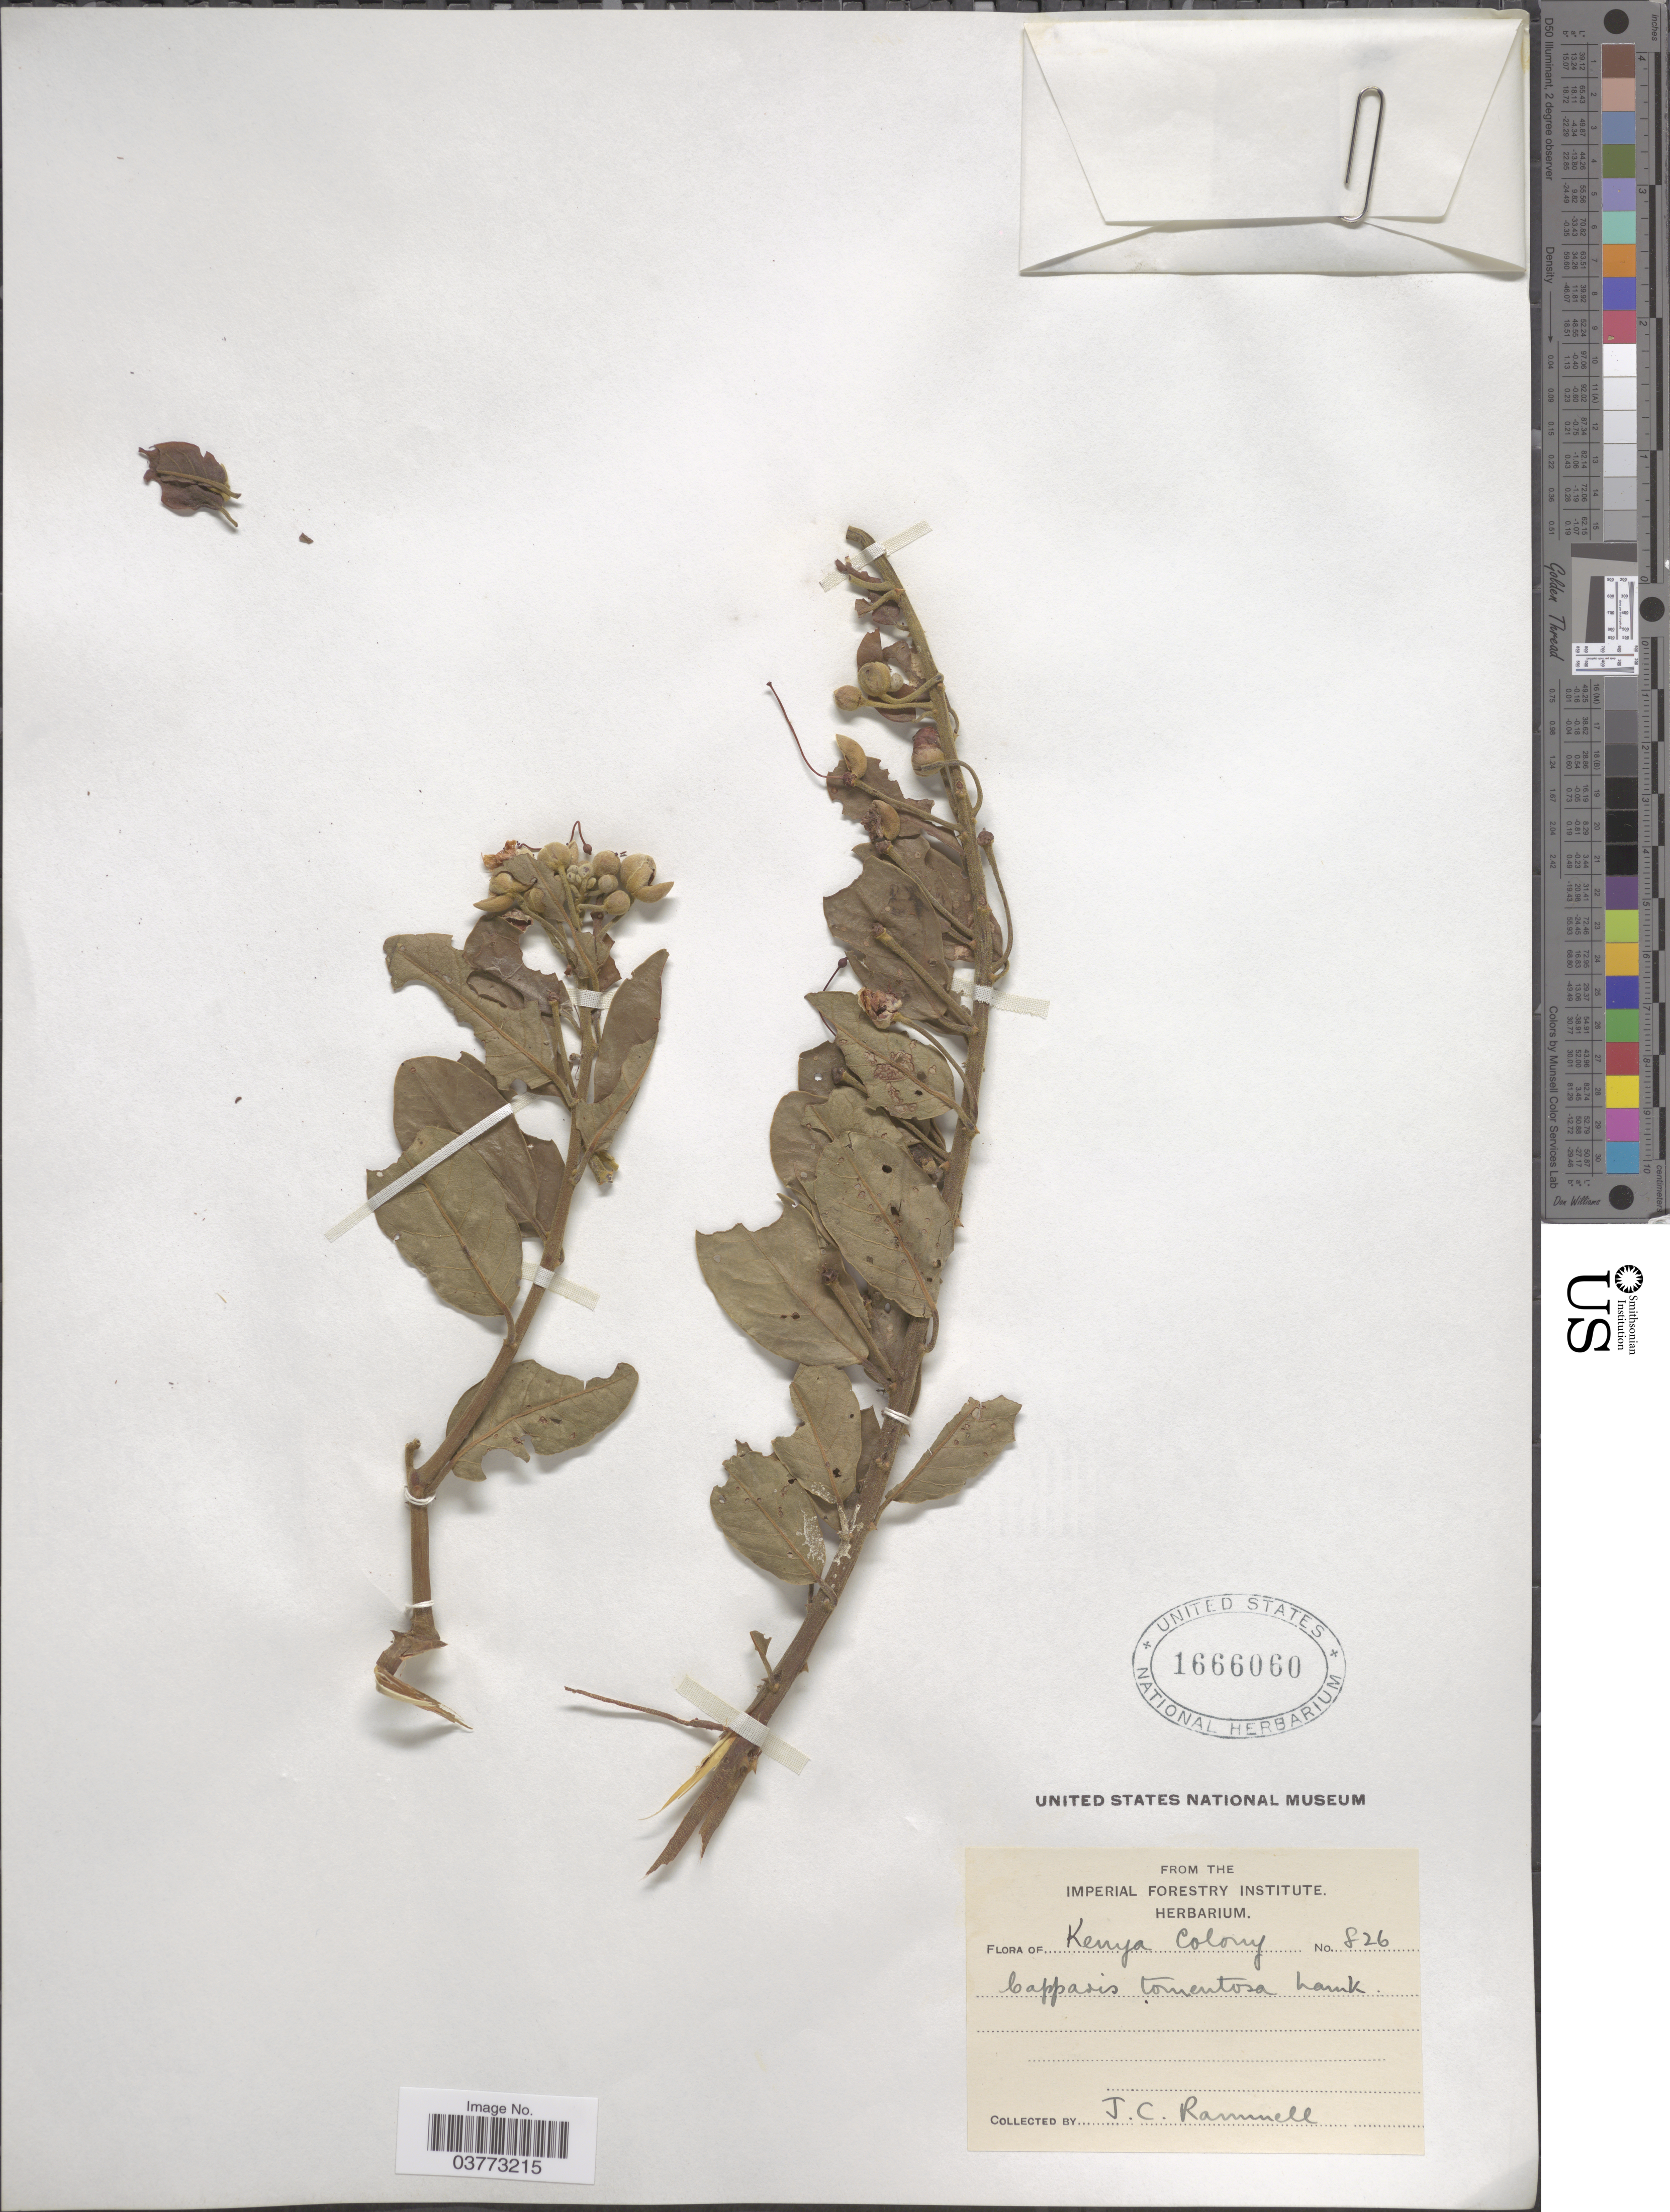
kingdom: Plantae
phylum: Tracheophyta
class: Magnoliopsida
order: Brassicales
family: Capparaceae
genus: Capparis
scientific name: Capparis tomentosa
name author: Lam.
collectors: J. Rammell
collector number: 826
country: Kenya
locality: Kenya Colony.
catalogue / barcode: US 1666060